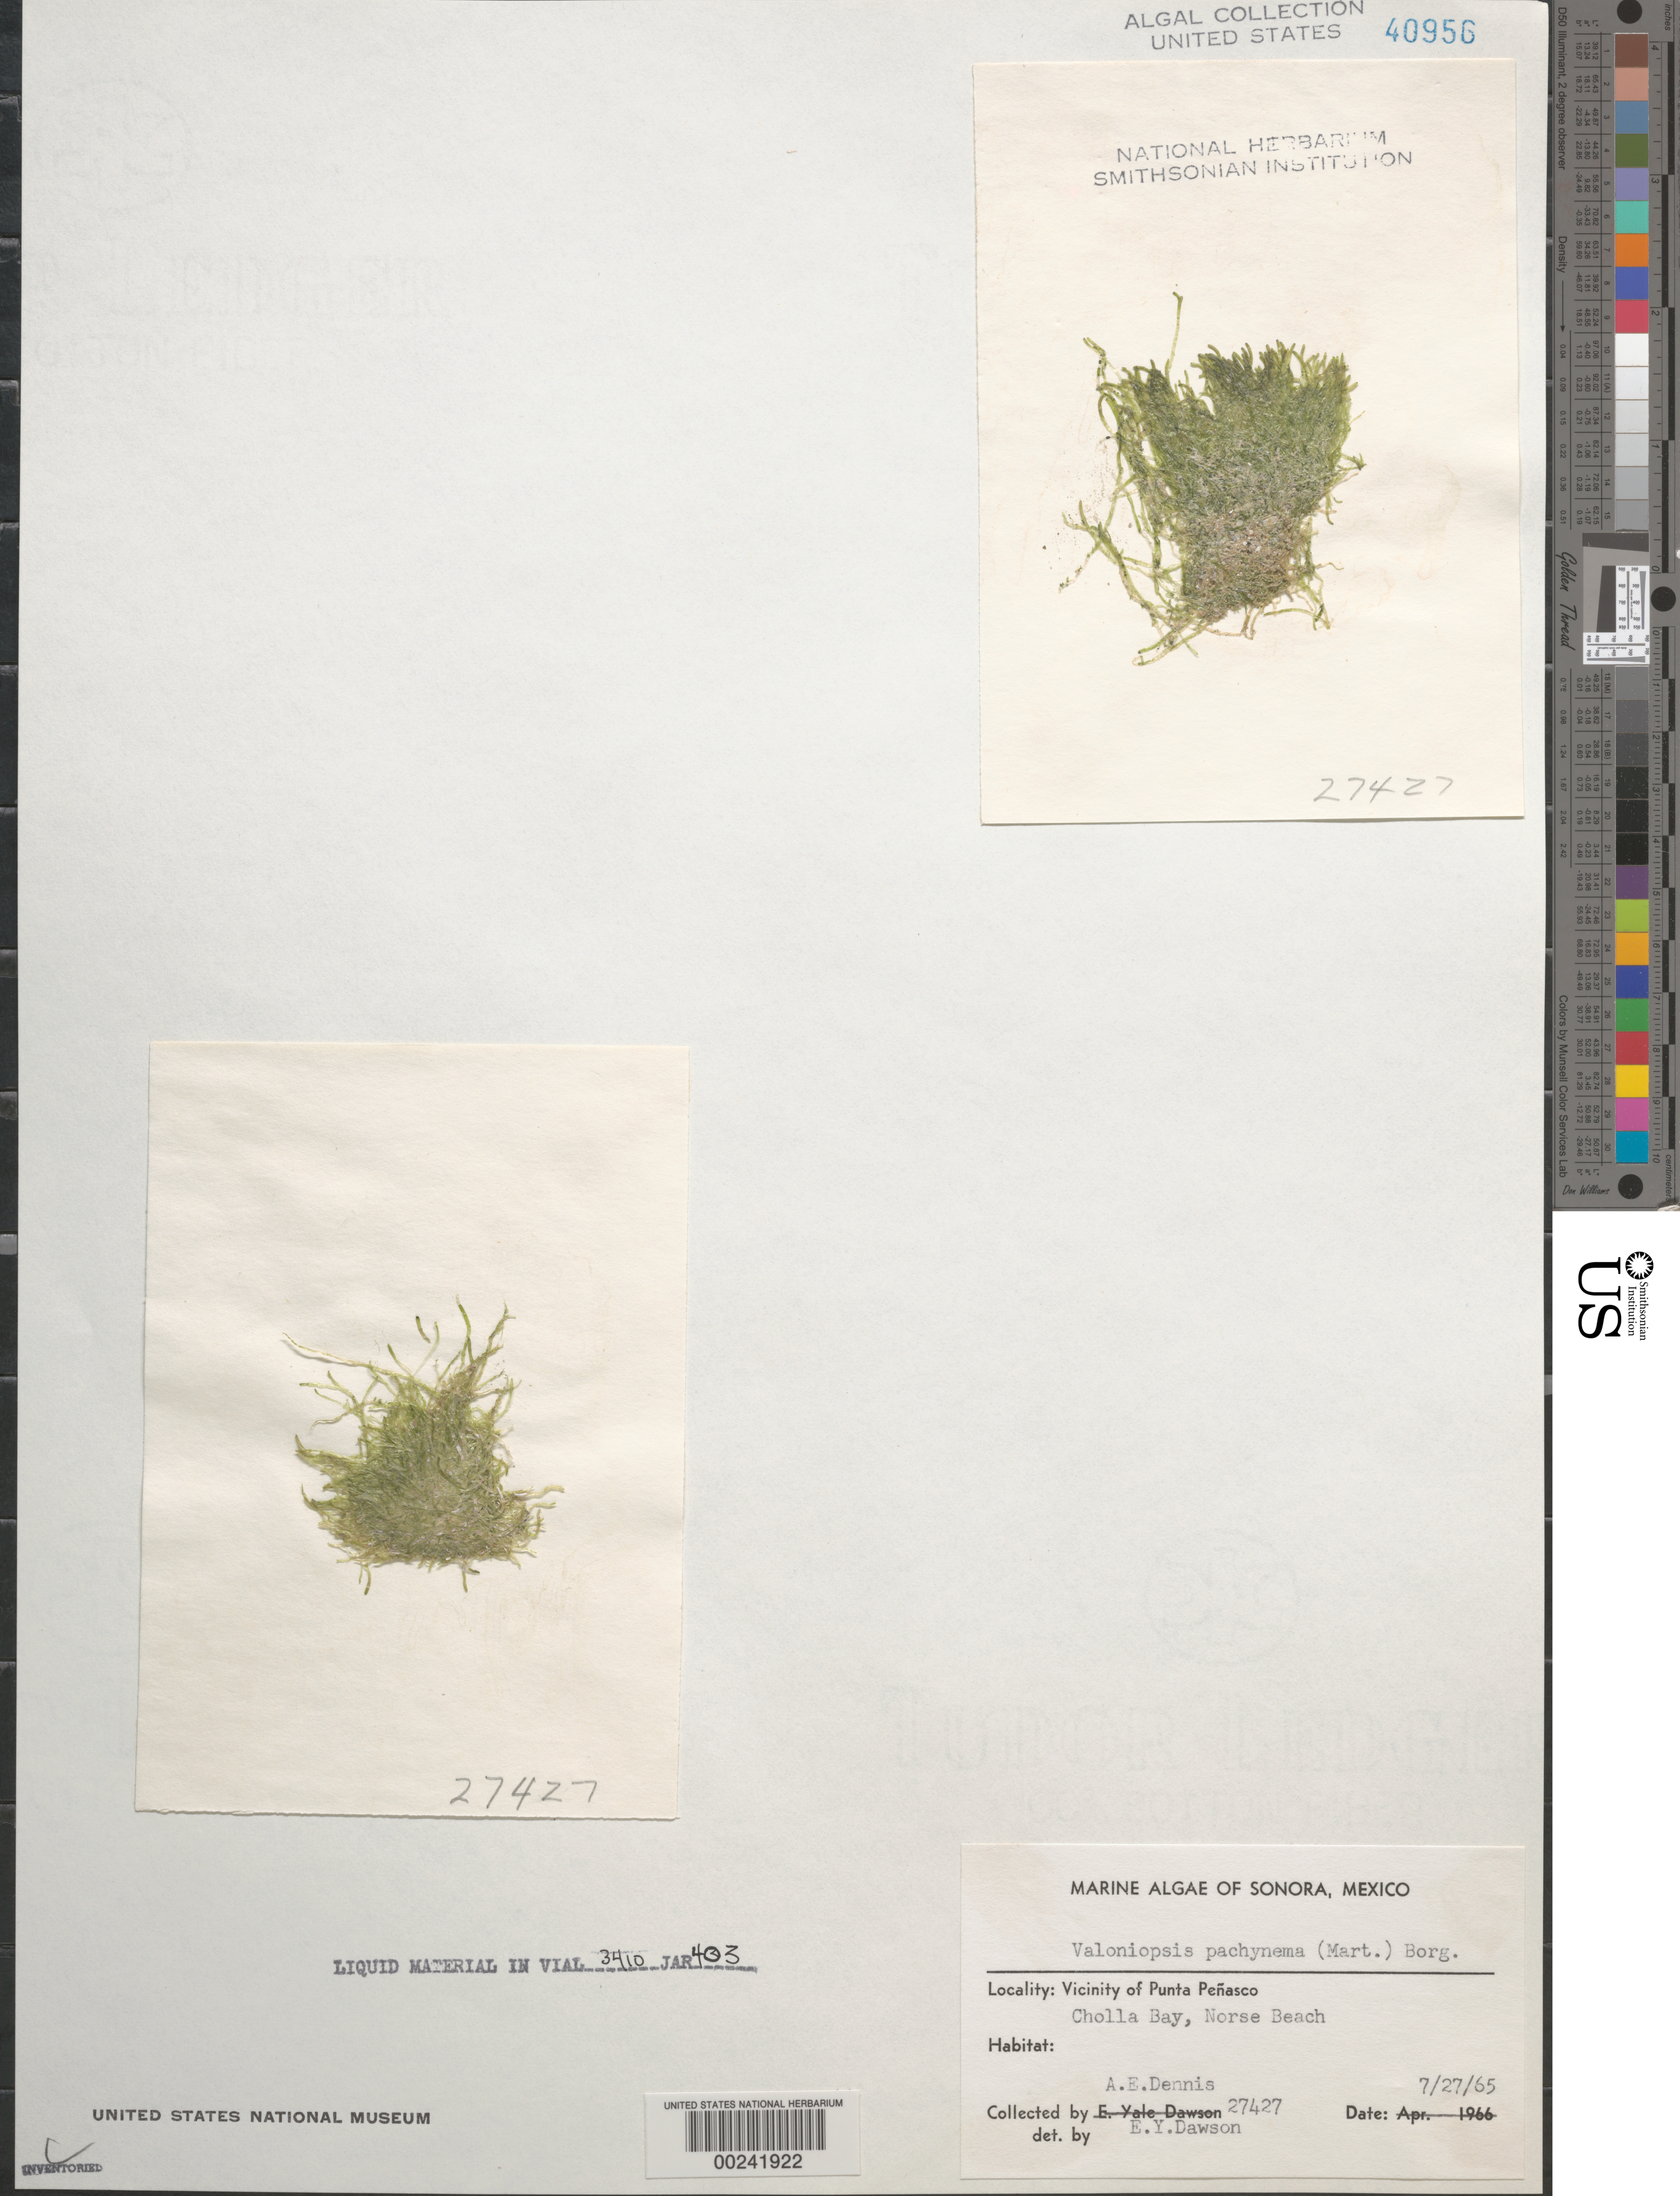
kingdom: Plantae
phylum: Chlorophyta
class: Ulvophyceae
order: Siphonocladales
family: Valoniaceae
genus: Valoniopsis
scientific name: Valoniopsis pachynema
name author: (G. Martens) Børgesen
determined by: Dawson, E. Y.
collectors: A. Dennis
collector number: EYD 27427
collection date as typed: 27 Jul 1965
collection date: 1965-07-27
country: Mexico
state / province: Sonora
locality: Cholla Bay, Norse Beach, Punta Penasco area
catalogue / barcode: US 40956